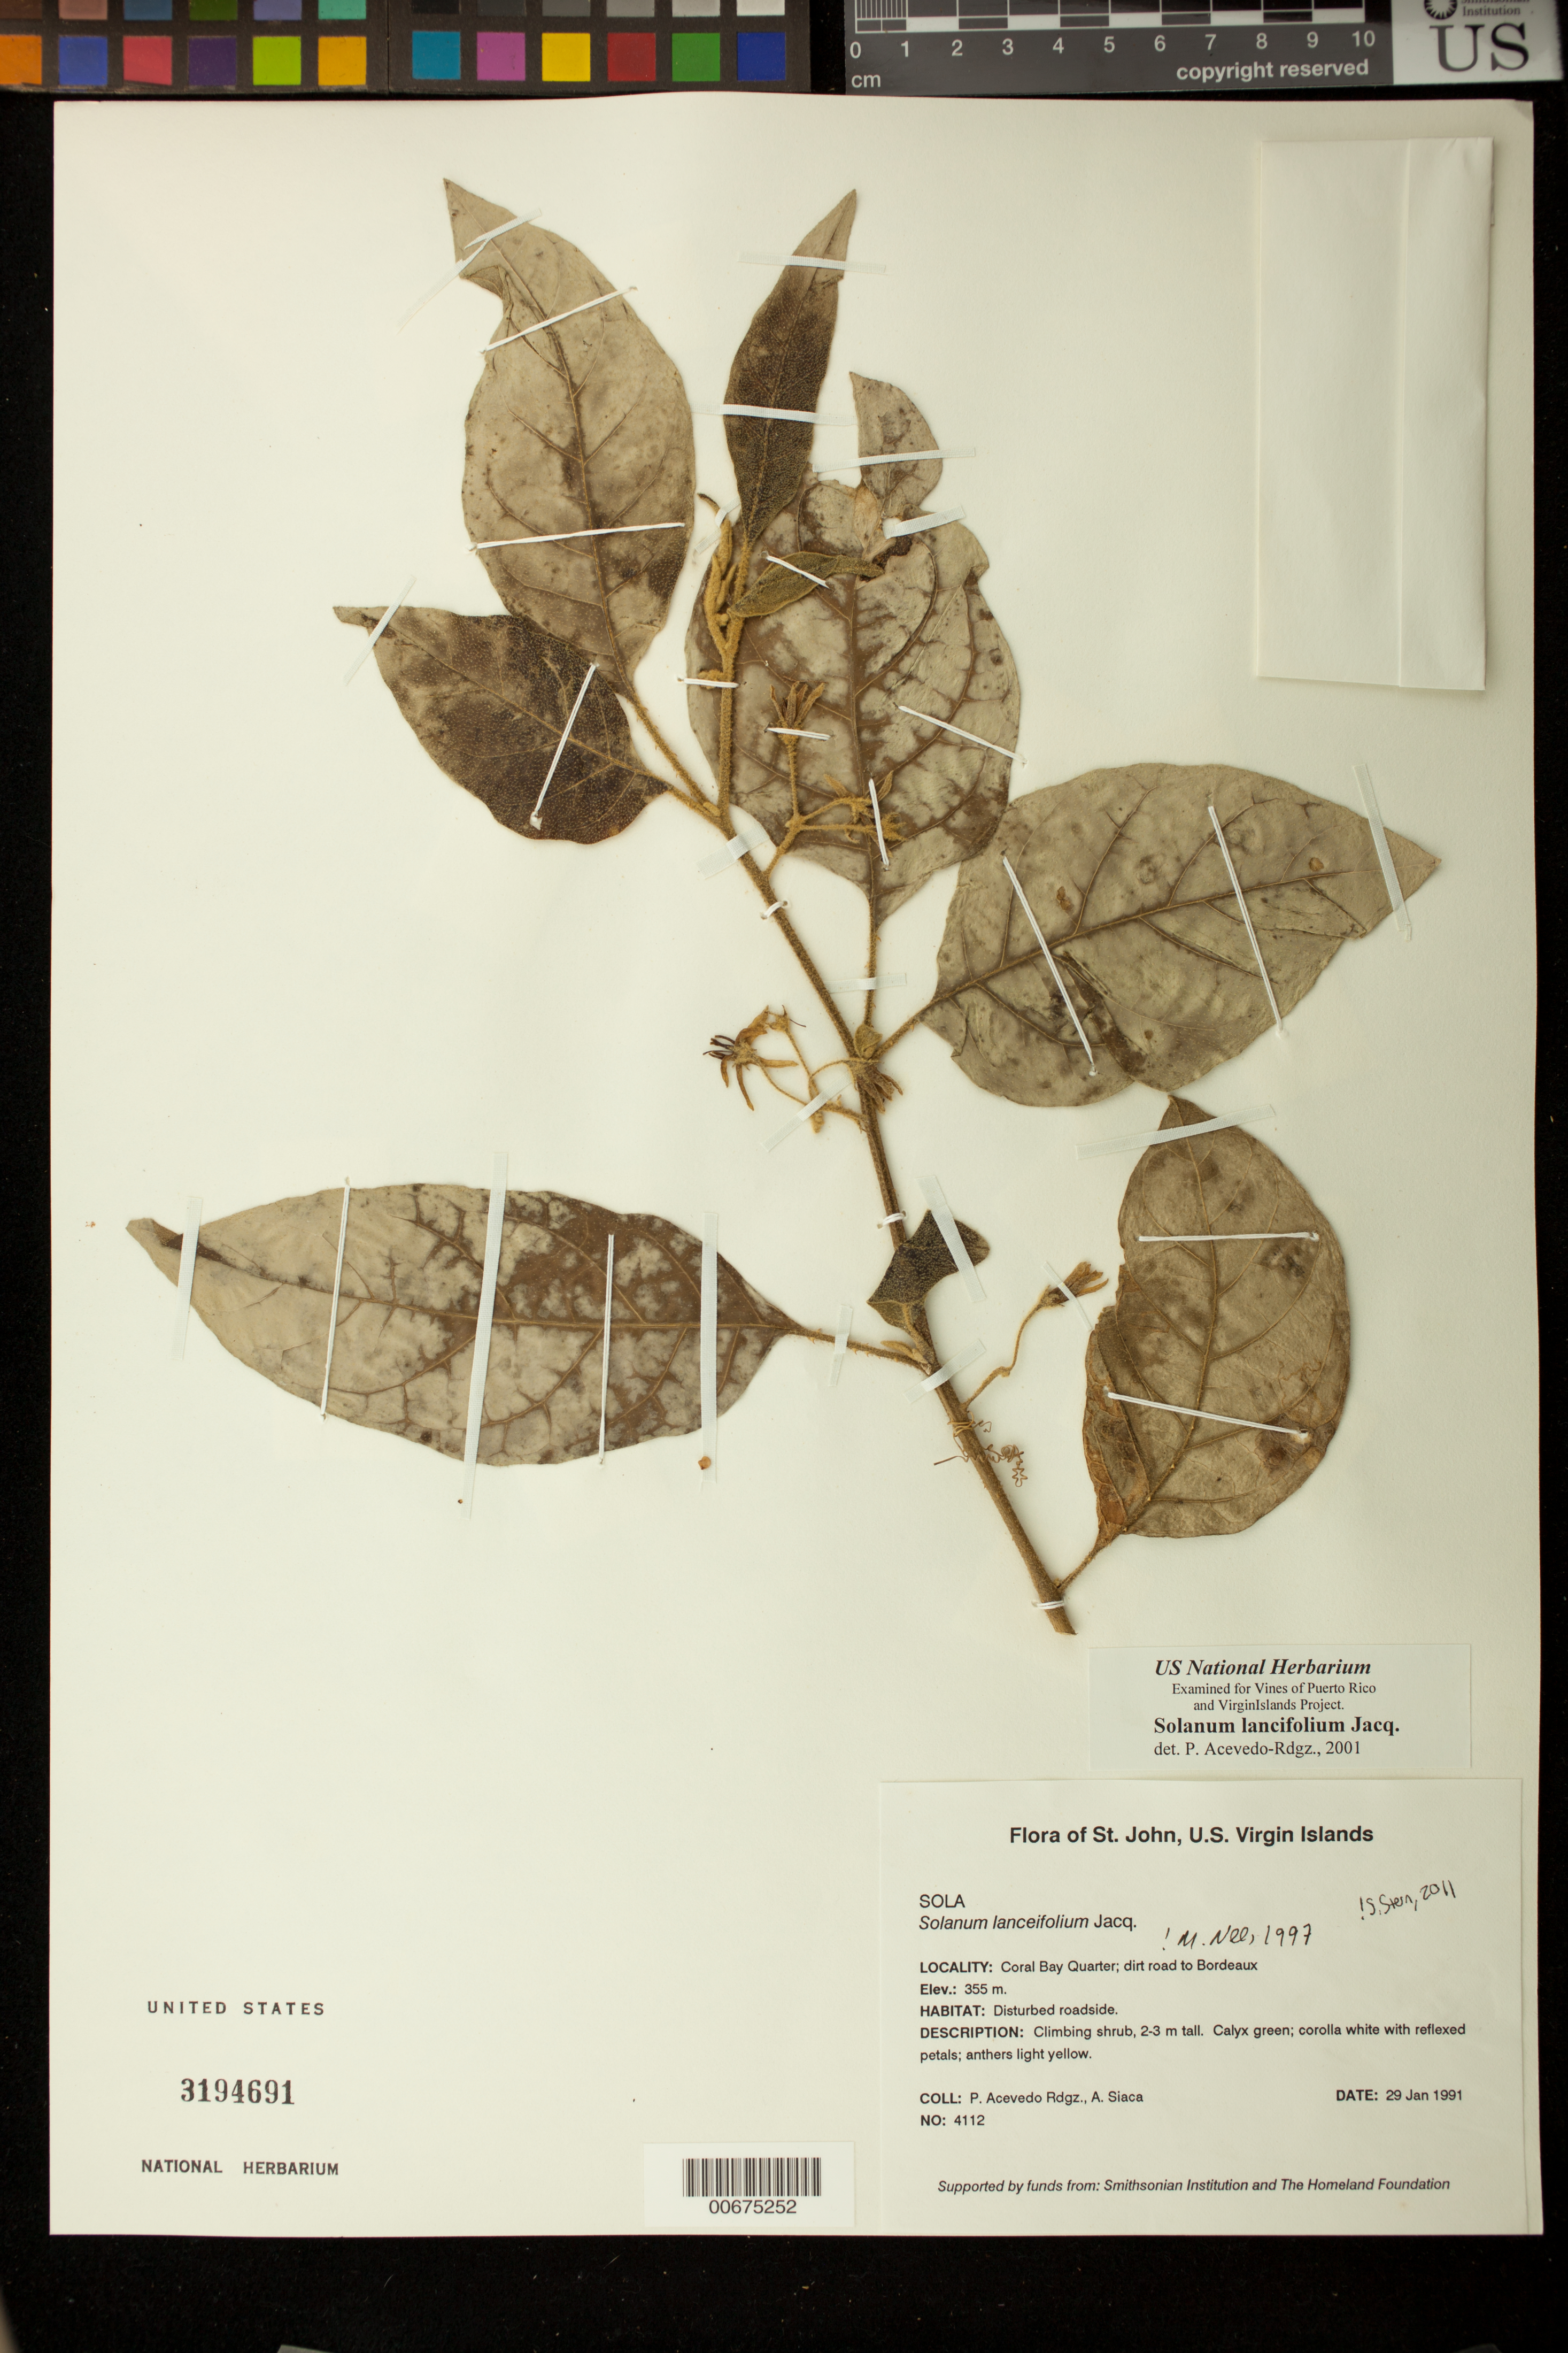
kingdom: Plantae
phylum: Tracheophyta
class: Magnoliopsida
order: Solanales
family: Solanaceae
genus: Solanum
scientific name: Solanum lanceifolium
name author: Jacq.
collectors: P. Acevedo-Rodr. & A. Siaca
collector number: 4112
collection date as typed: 29 Jan 1991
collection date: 1991-01-29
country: U.S. Virgin Islands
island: St. John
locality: Coral Bay Quarter; dirt road to Bordeaux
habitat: Disturbed roadside.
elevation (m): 355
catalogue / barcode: US 3194691